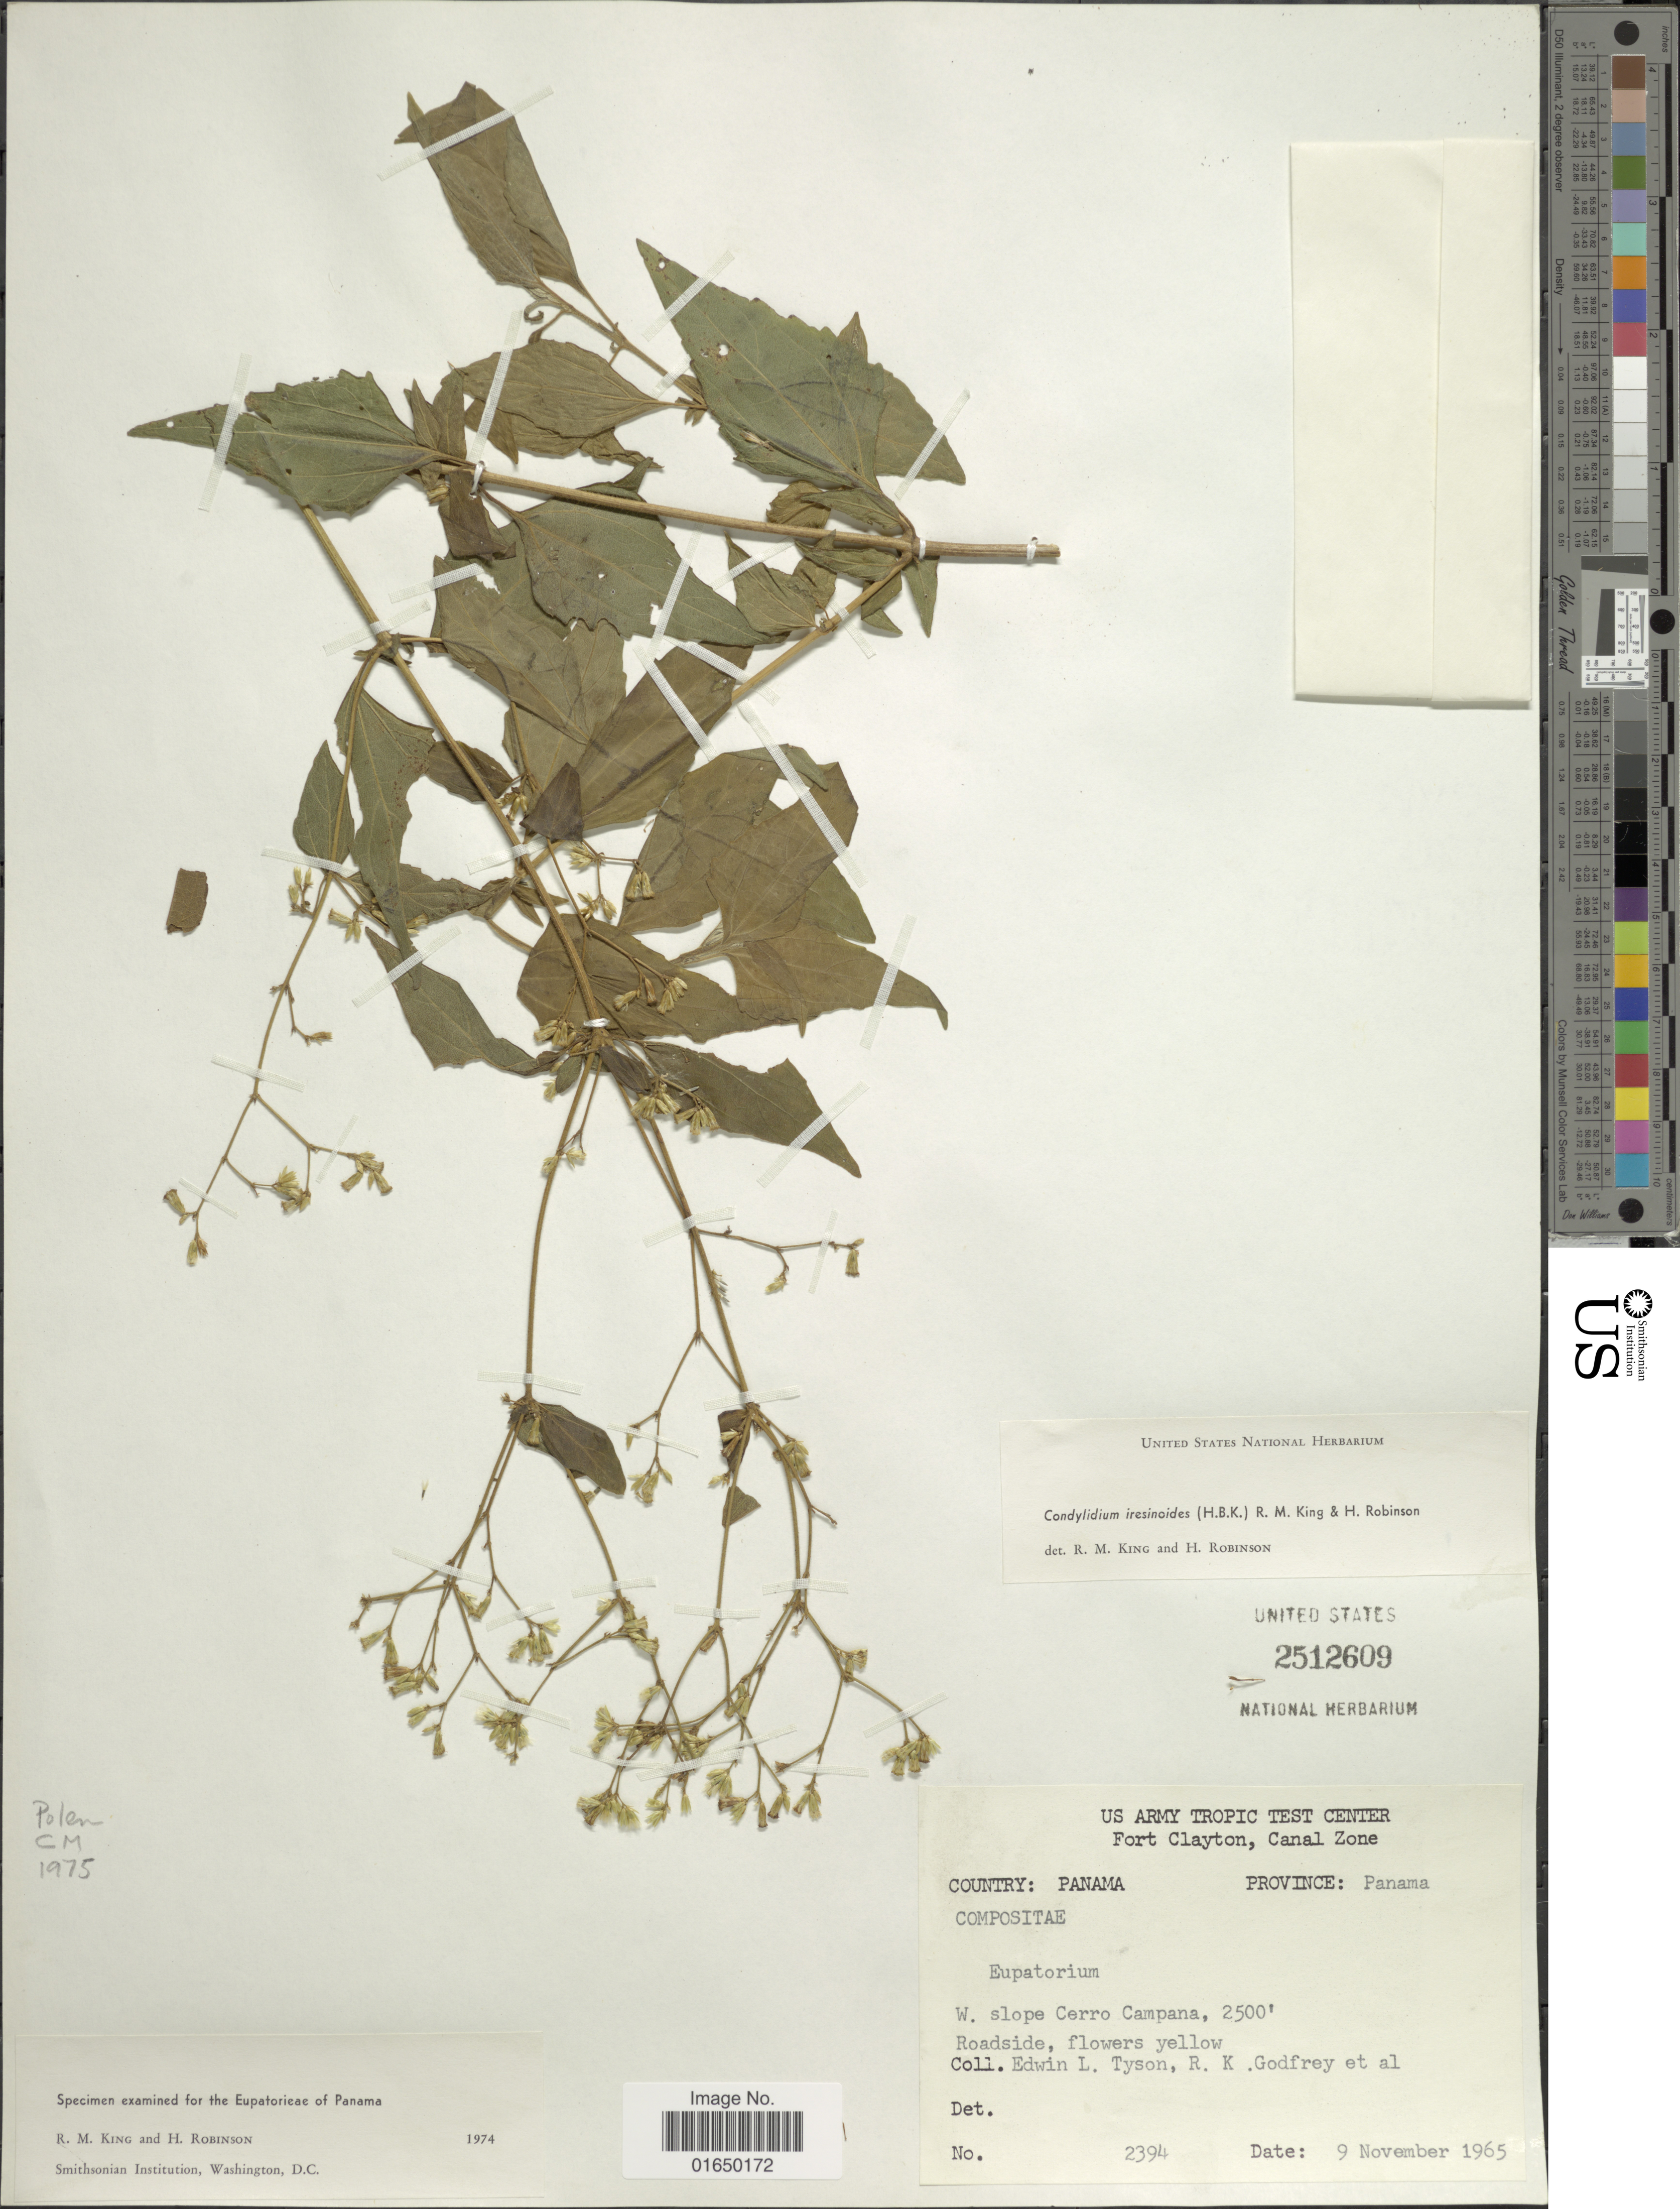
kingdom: Plantae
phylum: Tracheophyta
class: Magnoliopsida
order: Asterales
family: Asteraceae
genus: Condylidium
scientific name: Condylidium iresinoides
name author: (Kunth) R.M. King & H. Rob.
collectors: E. L. Tyson, R. K. Godfrey & et al.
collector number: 2394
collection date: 1965-11-09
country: Panama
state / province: Panamá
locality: Country Panama, Province Panama, W slope Cerro Campana. Roadside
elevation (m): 762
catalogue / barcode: US 2512609